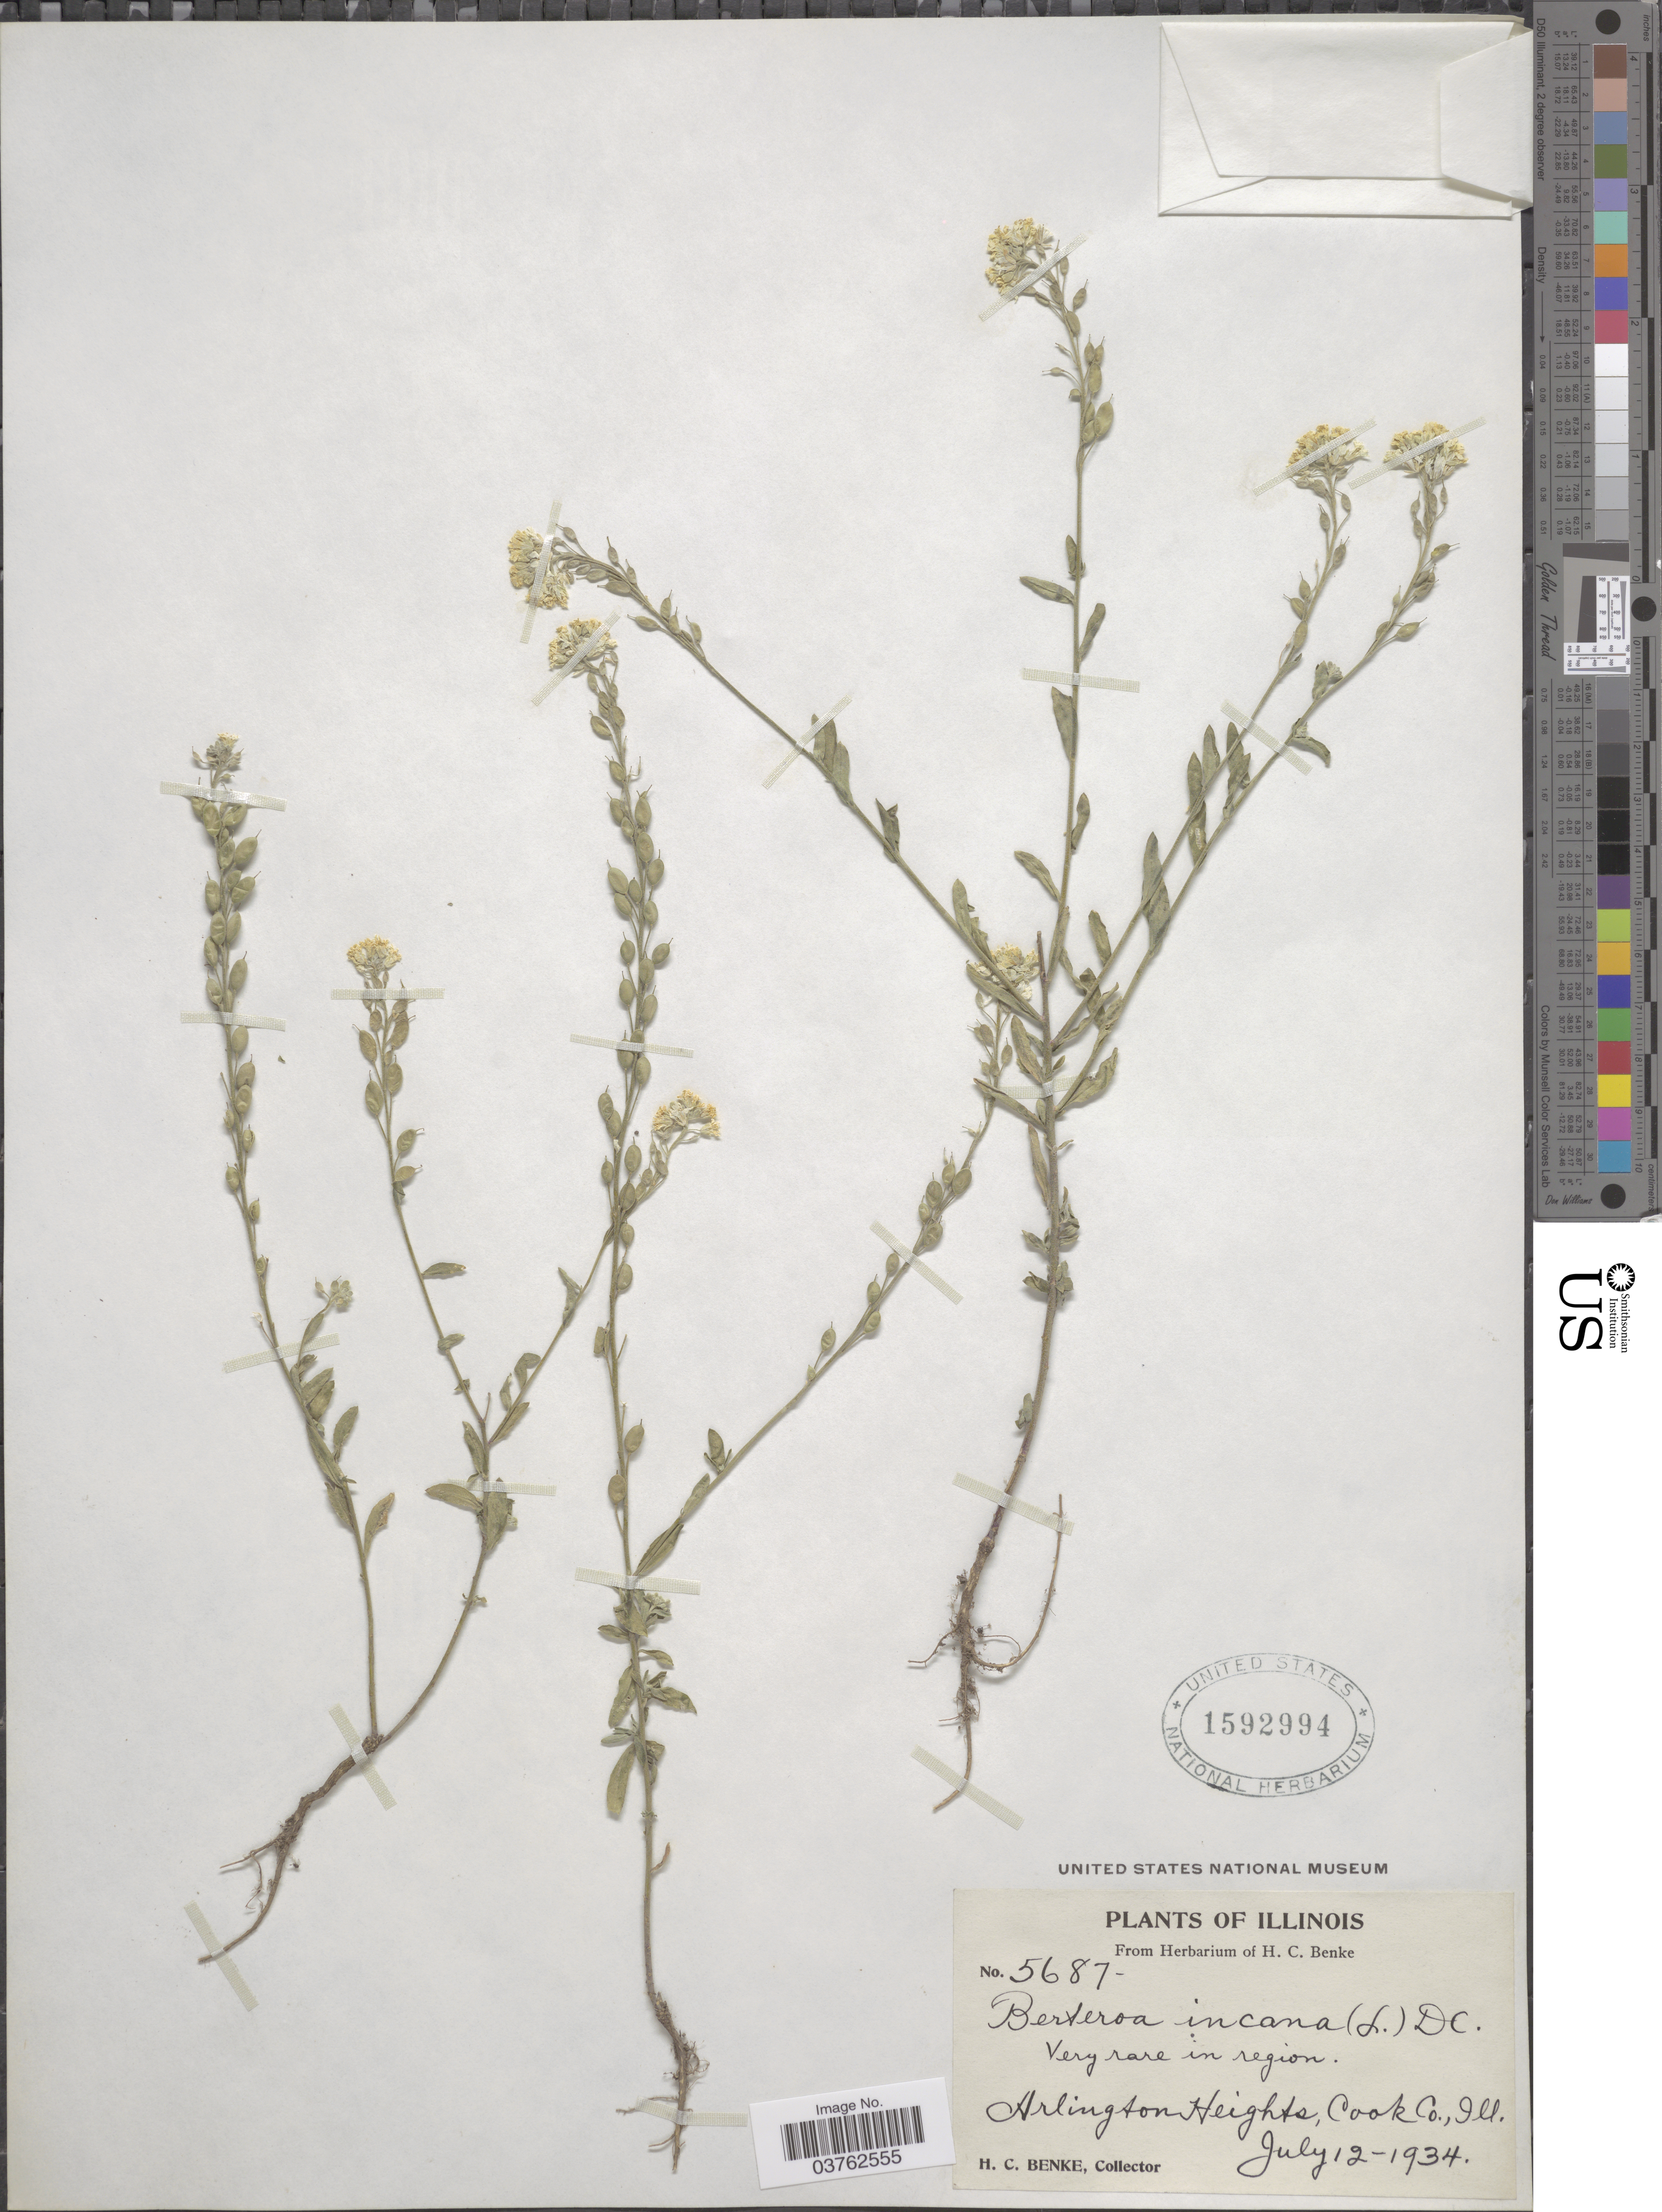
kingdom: Plantae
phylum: Tracheophyta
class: Magnoliopsida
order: Brassicales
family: Brassicaceae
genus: Berteroa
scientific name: Berteroa incana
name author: (L.) DC.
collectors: H. Benke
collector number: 5687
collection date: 1934-07-12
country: United States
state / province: Illinois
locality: Arlington Heights, Cook Co.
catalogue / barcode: US 1592994